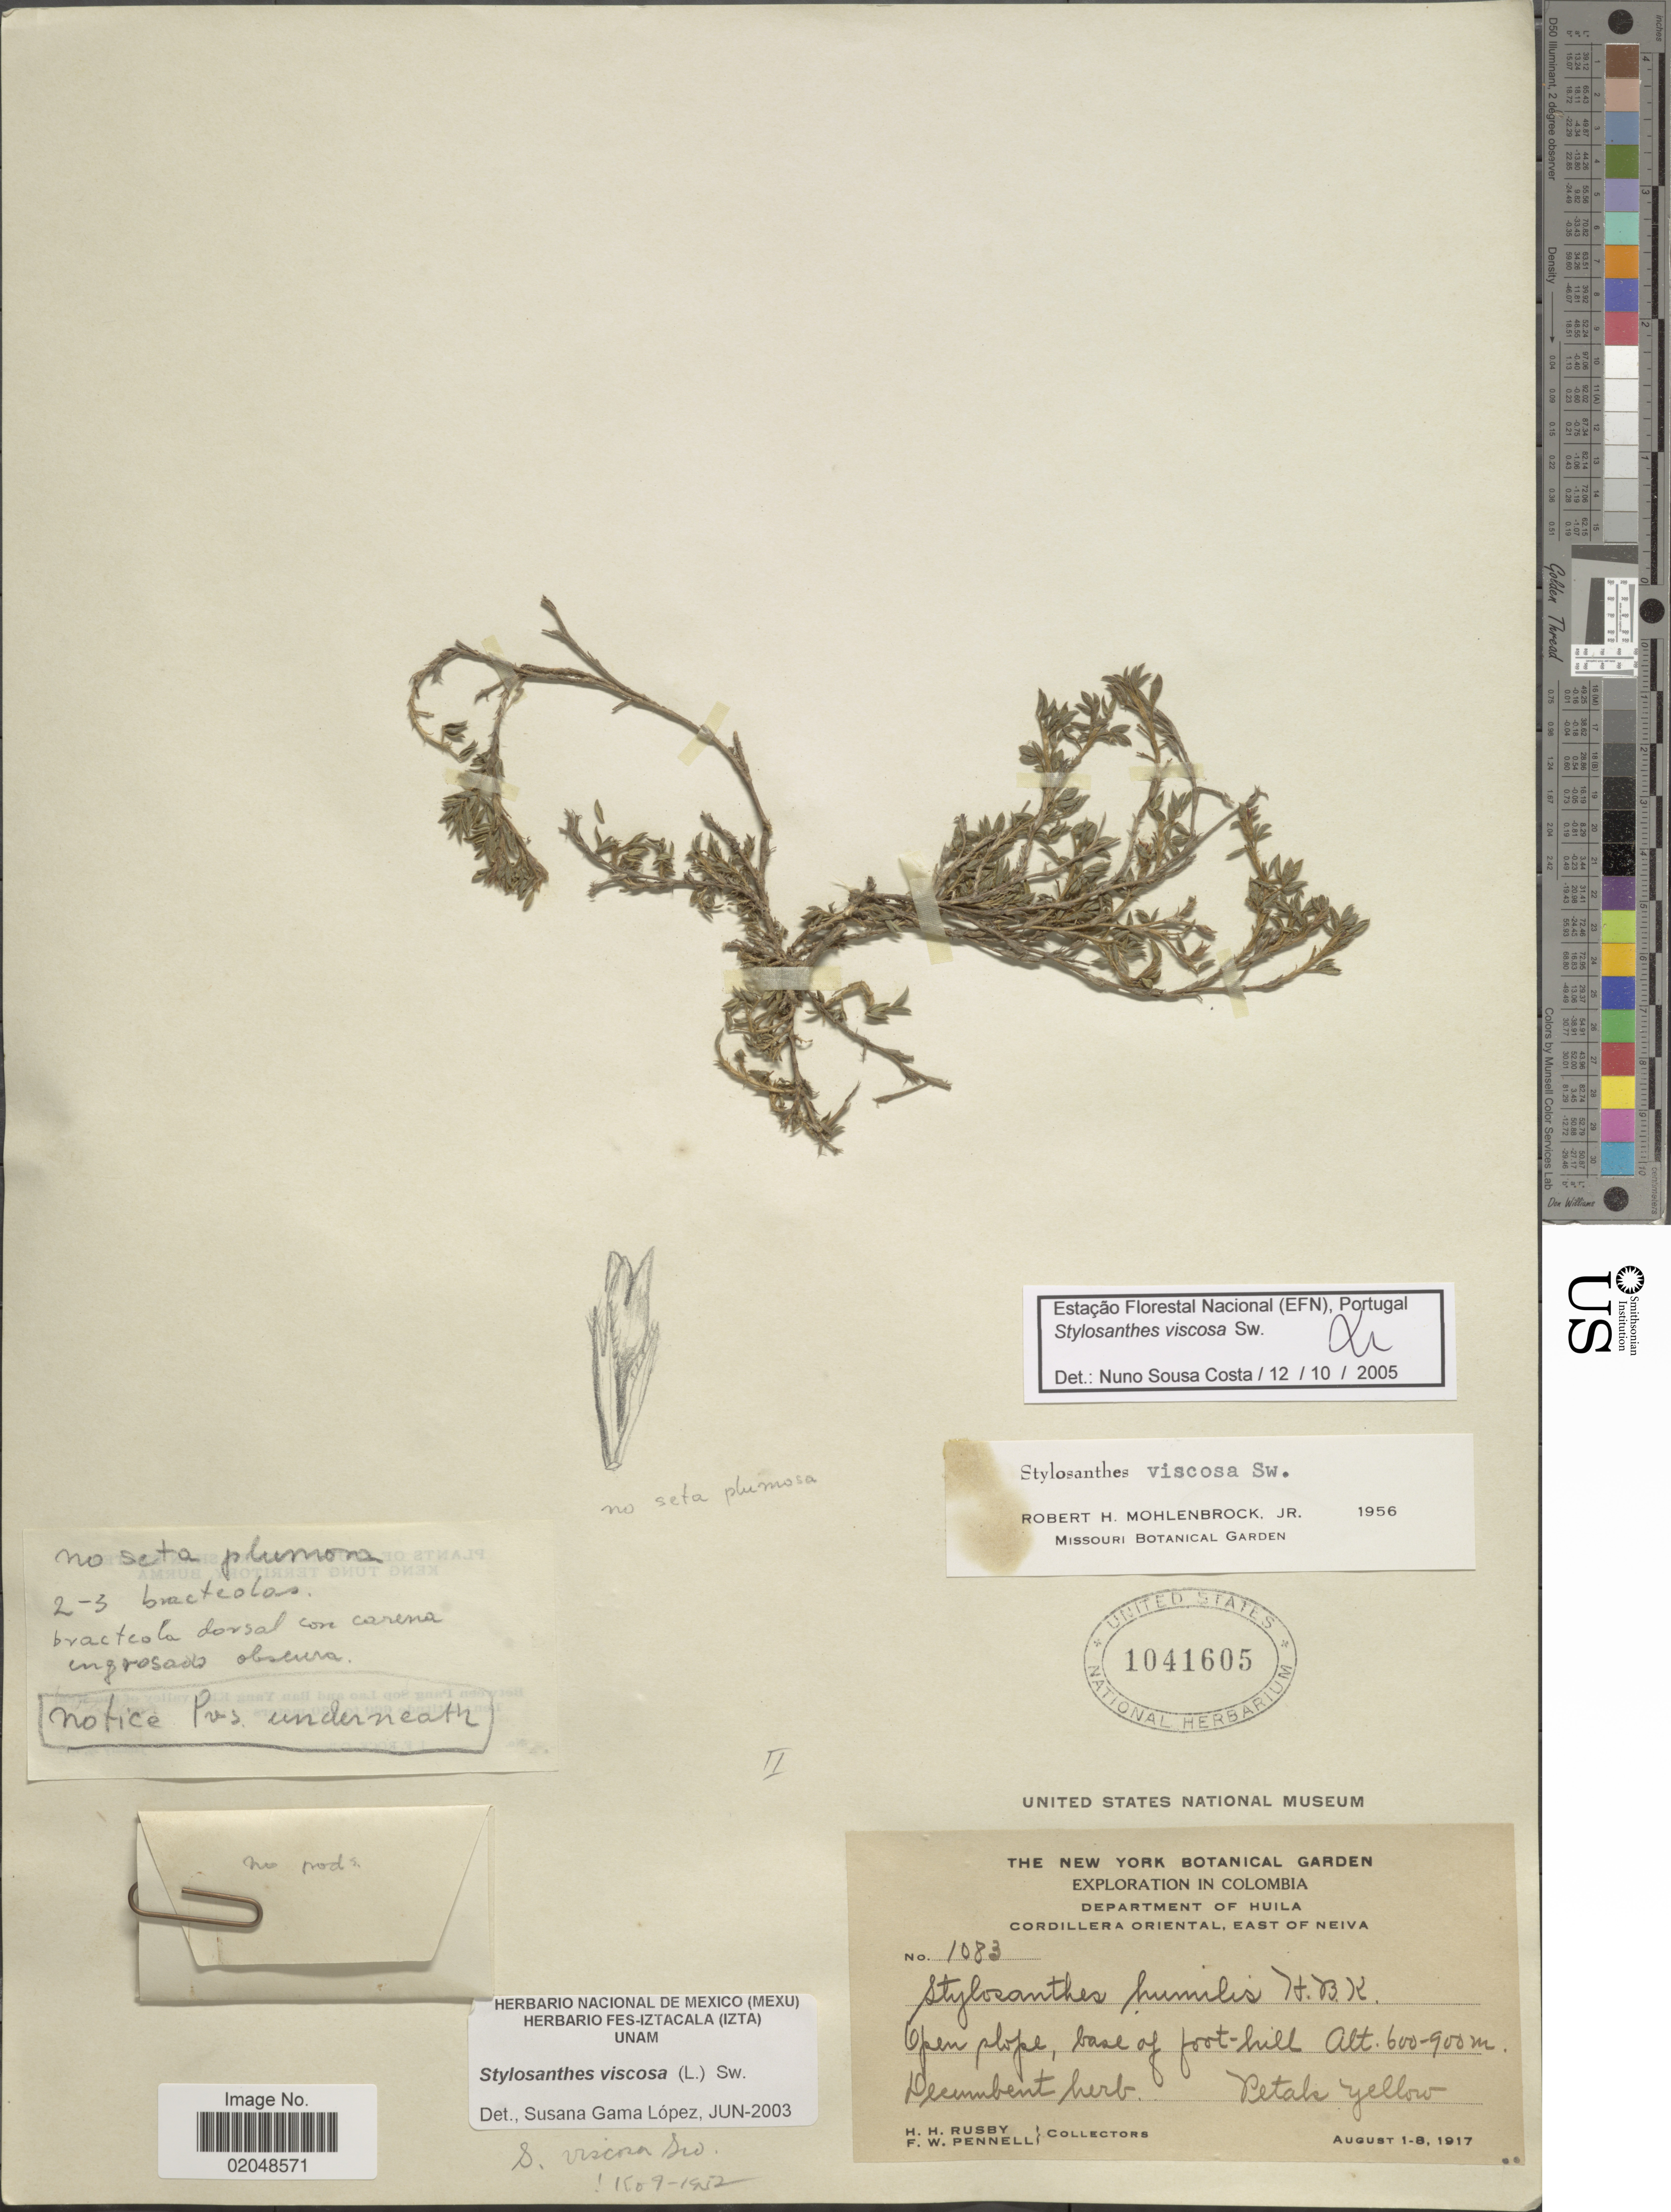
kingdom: Plantae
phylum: Tracheophyta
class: Magnoliopsida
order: Fabales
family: Fabaceae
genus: Stylosanthes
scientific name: Stylosanthes viscosa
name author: Sw.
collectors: H. H. Rusby & F. W. Pennell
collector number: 1083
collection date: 1917-08-01/1917-08-08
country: Colombia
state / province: Huila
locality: Cordillera Oriental, East of Neiva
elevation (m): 600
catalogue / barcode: US 1041605